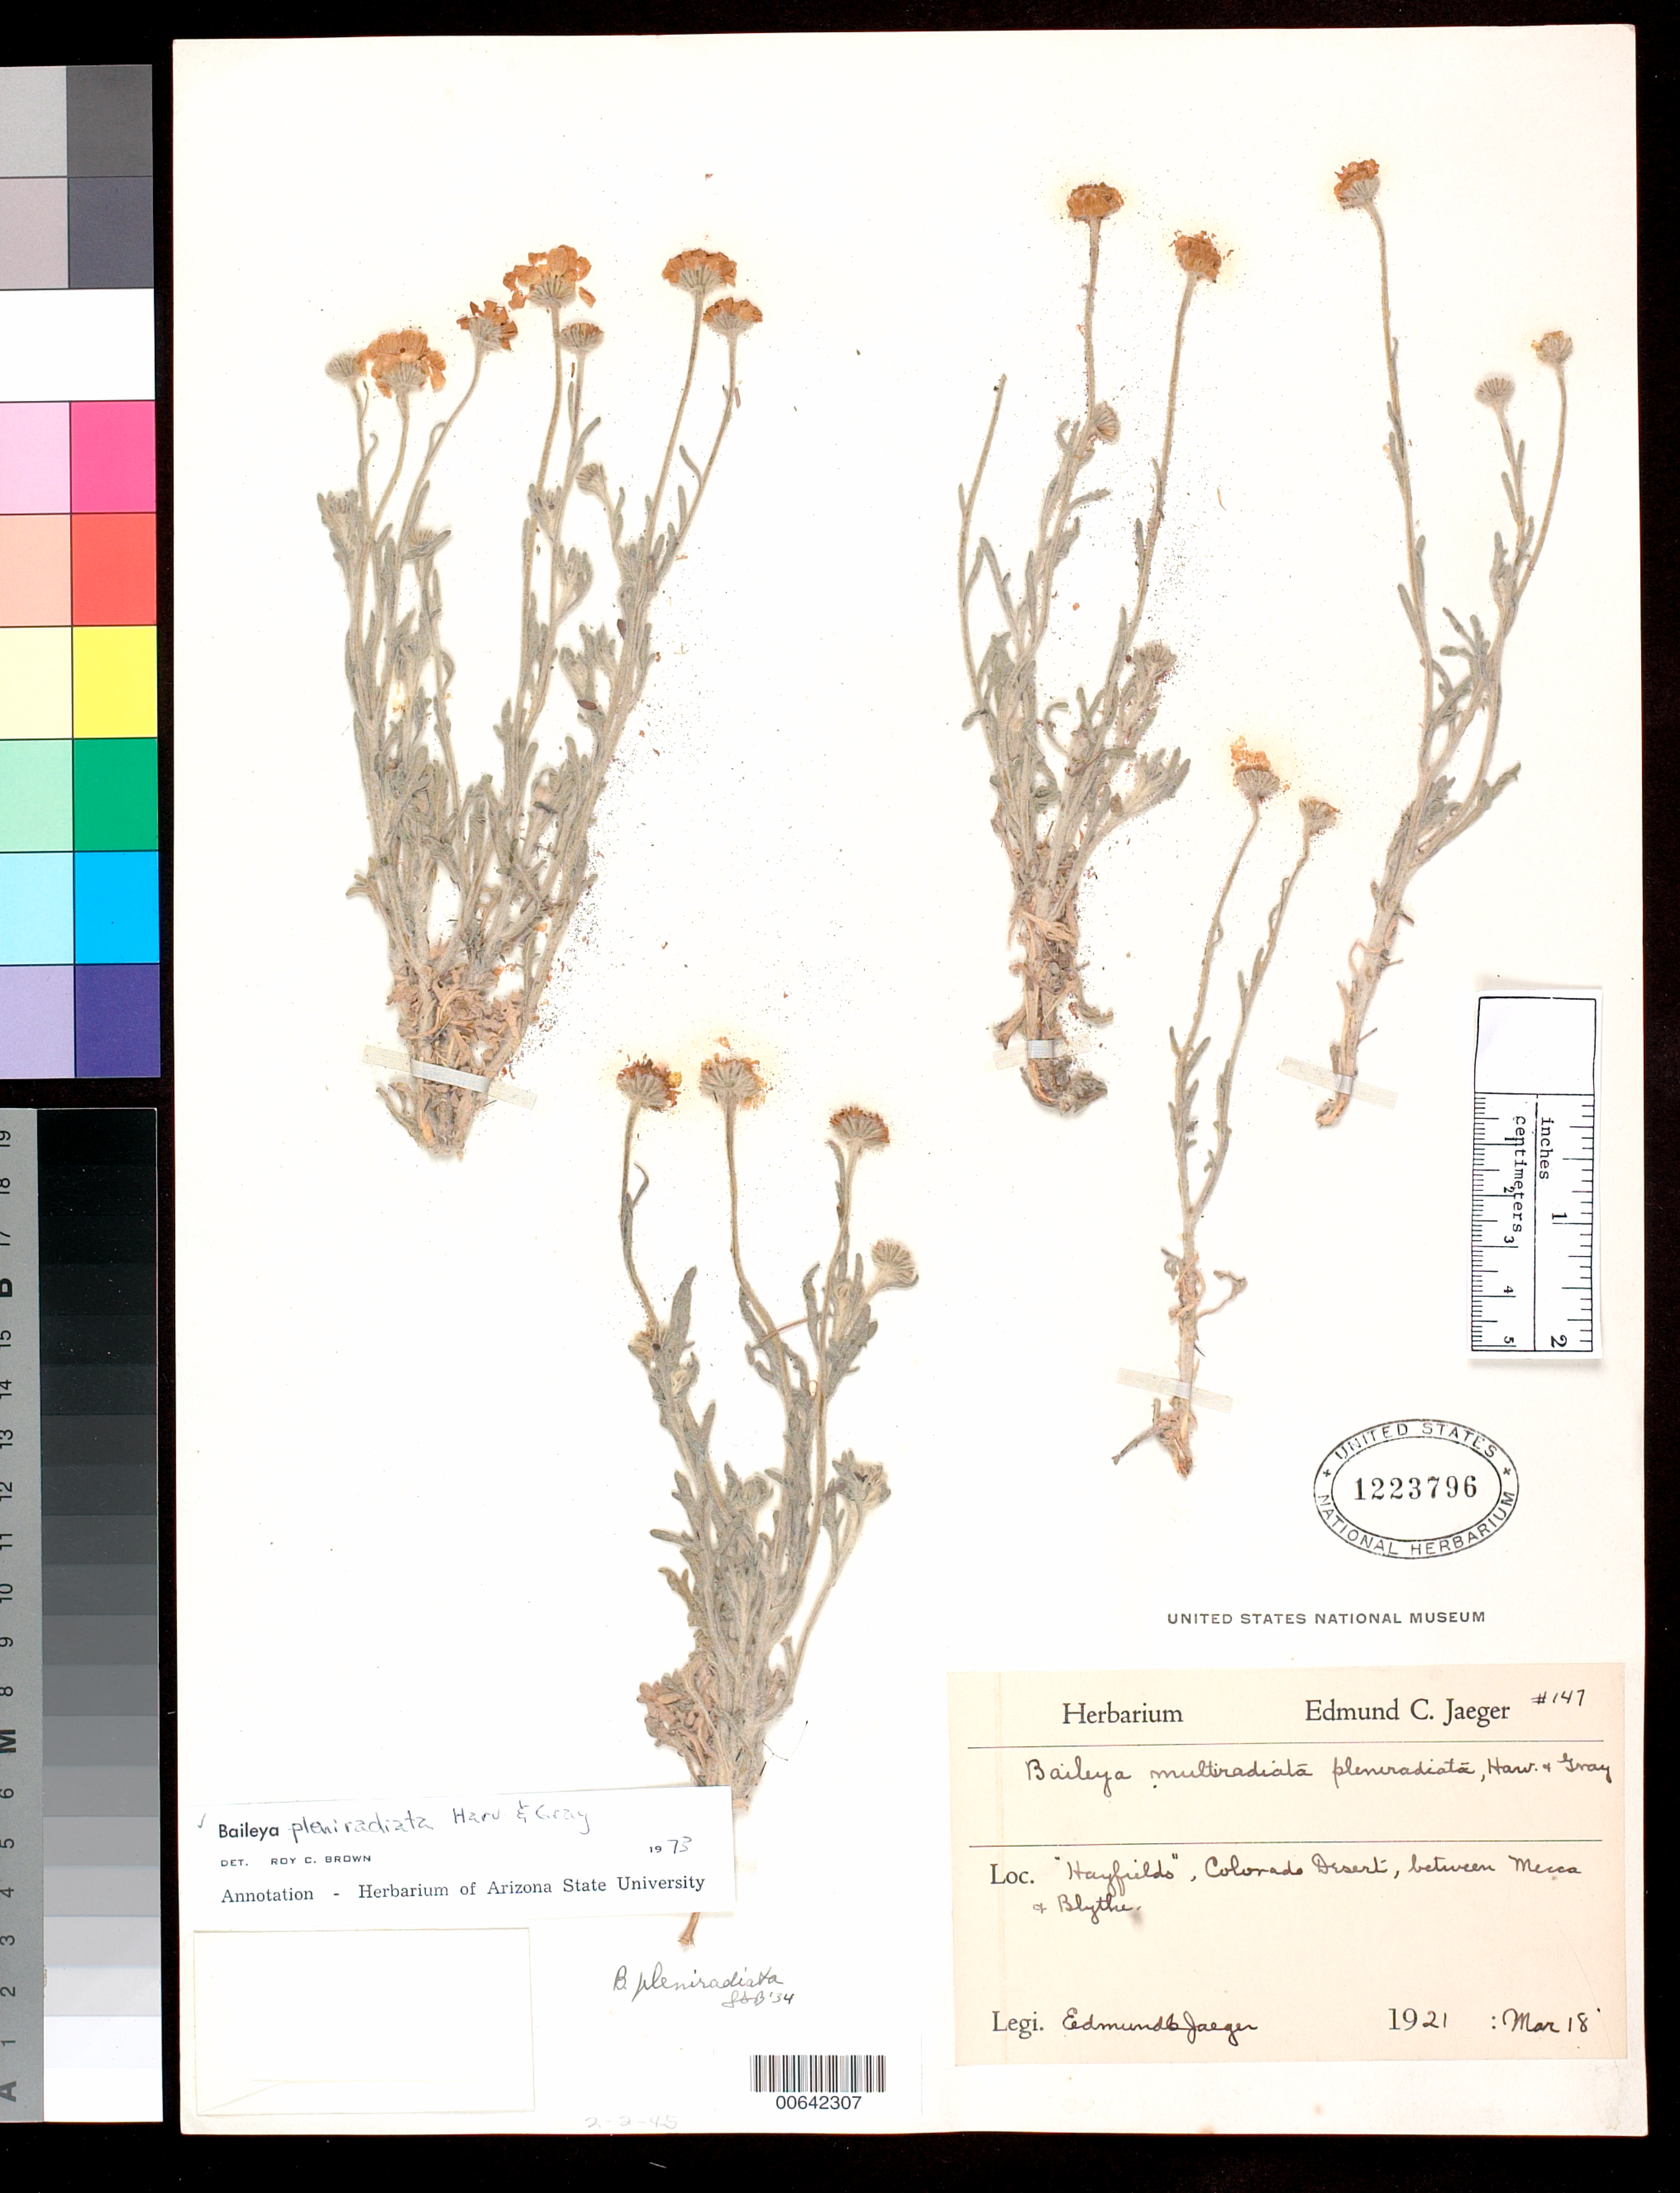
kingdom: Plantae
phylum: Tracheophyta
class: Magnoliopsida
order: Asterales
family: Asteraceae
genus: Baileya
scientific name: Baileya pleniradiata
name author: Harv. & A. Gray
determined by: Brown, Roy C.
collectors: E. Jaeger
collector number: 147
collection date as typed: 18 Mar 1921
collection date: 1921-03-18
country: United States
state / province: California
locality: "Hayfields", Colorado Desert, Between Mecca & Blythe.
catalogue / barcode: US 1223796